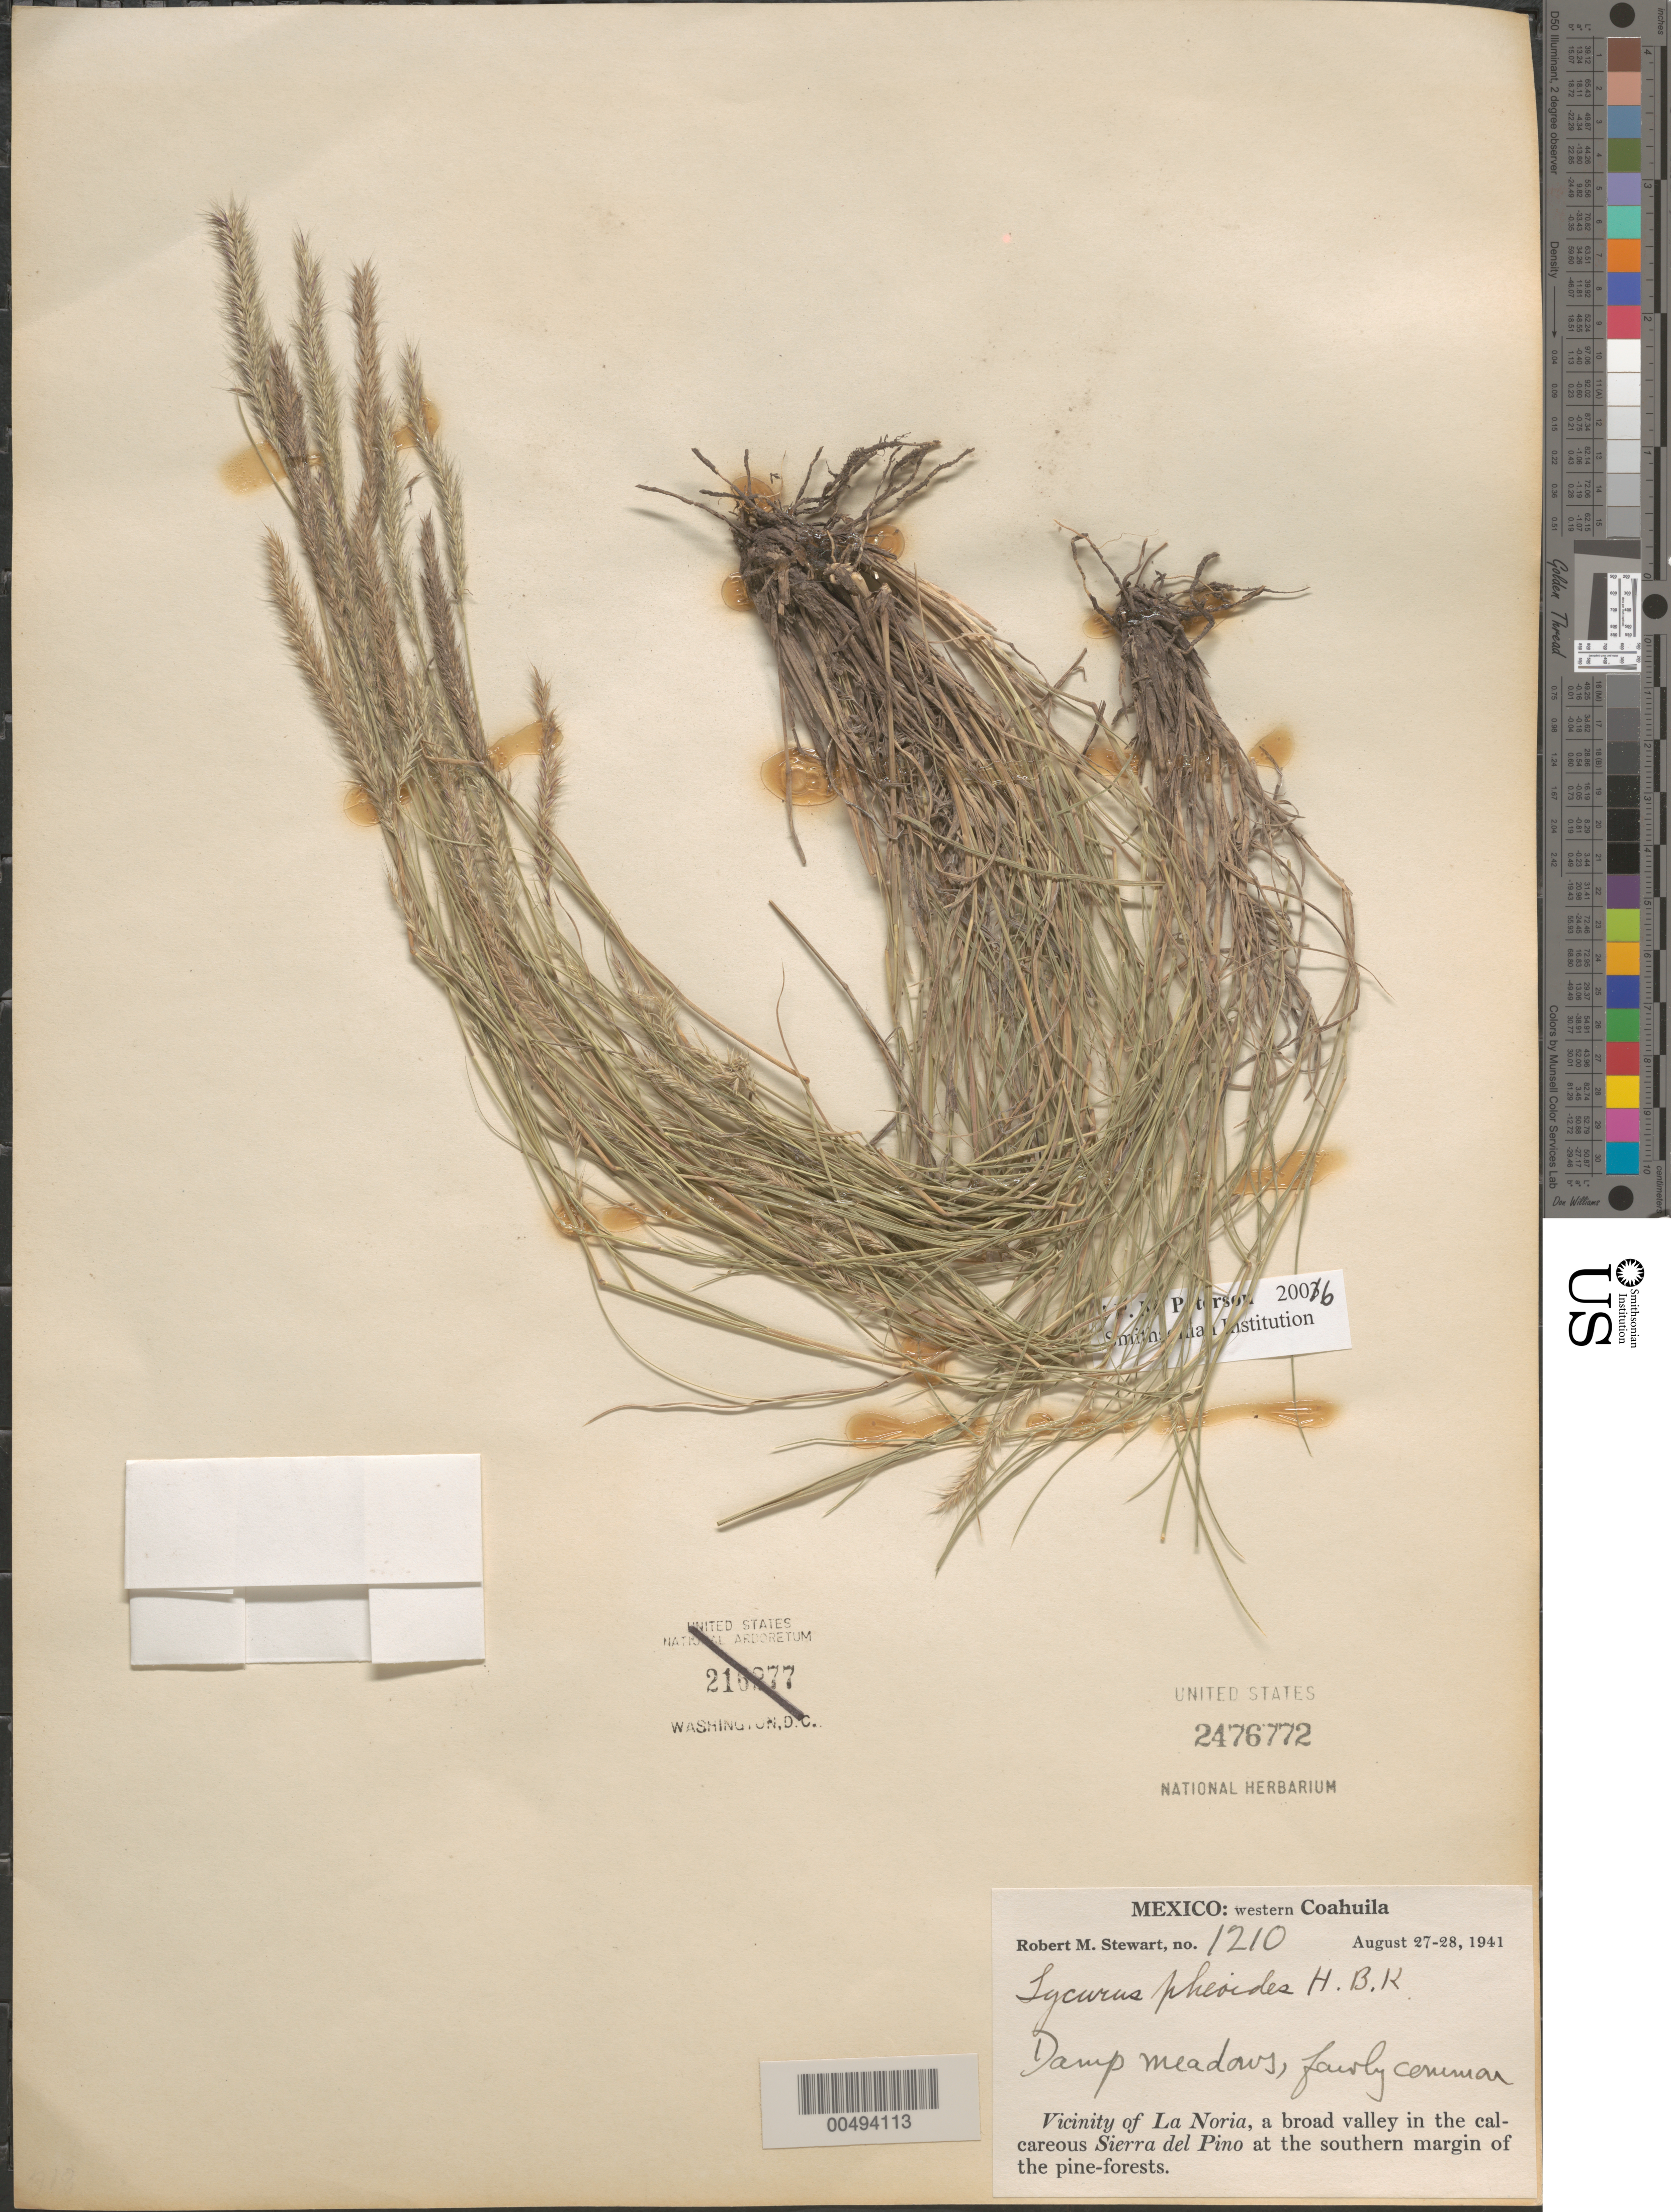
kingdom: Plantae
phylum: Tracheophyta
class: Liliopsida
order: Poales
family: Poaceae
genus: Lycurus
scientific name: Lycurus phleoides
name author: Kunth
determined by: Peterson, Paul M., (BOT), Smithsonian Institution - National Museum of Natural History (UNITED STATES)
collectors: R. M. Stewart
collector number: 1210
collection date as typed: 27 Aug 1941 to 28 Aug 1941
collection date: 1941-08-27/1941-08-28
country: Mexico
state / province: Coahuila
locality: W Coahuila, vicinity of La Noria, a broad valley in the calcareous Sierra del Pino at the S margin of the pine-forests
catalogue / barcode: US 2476772